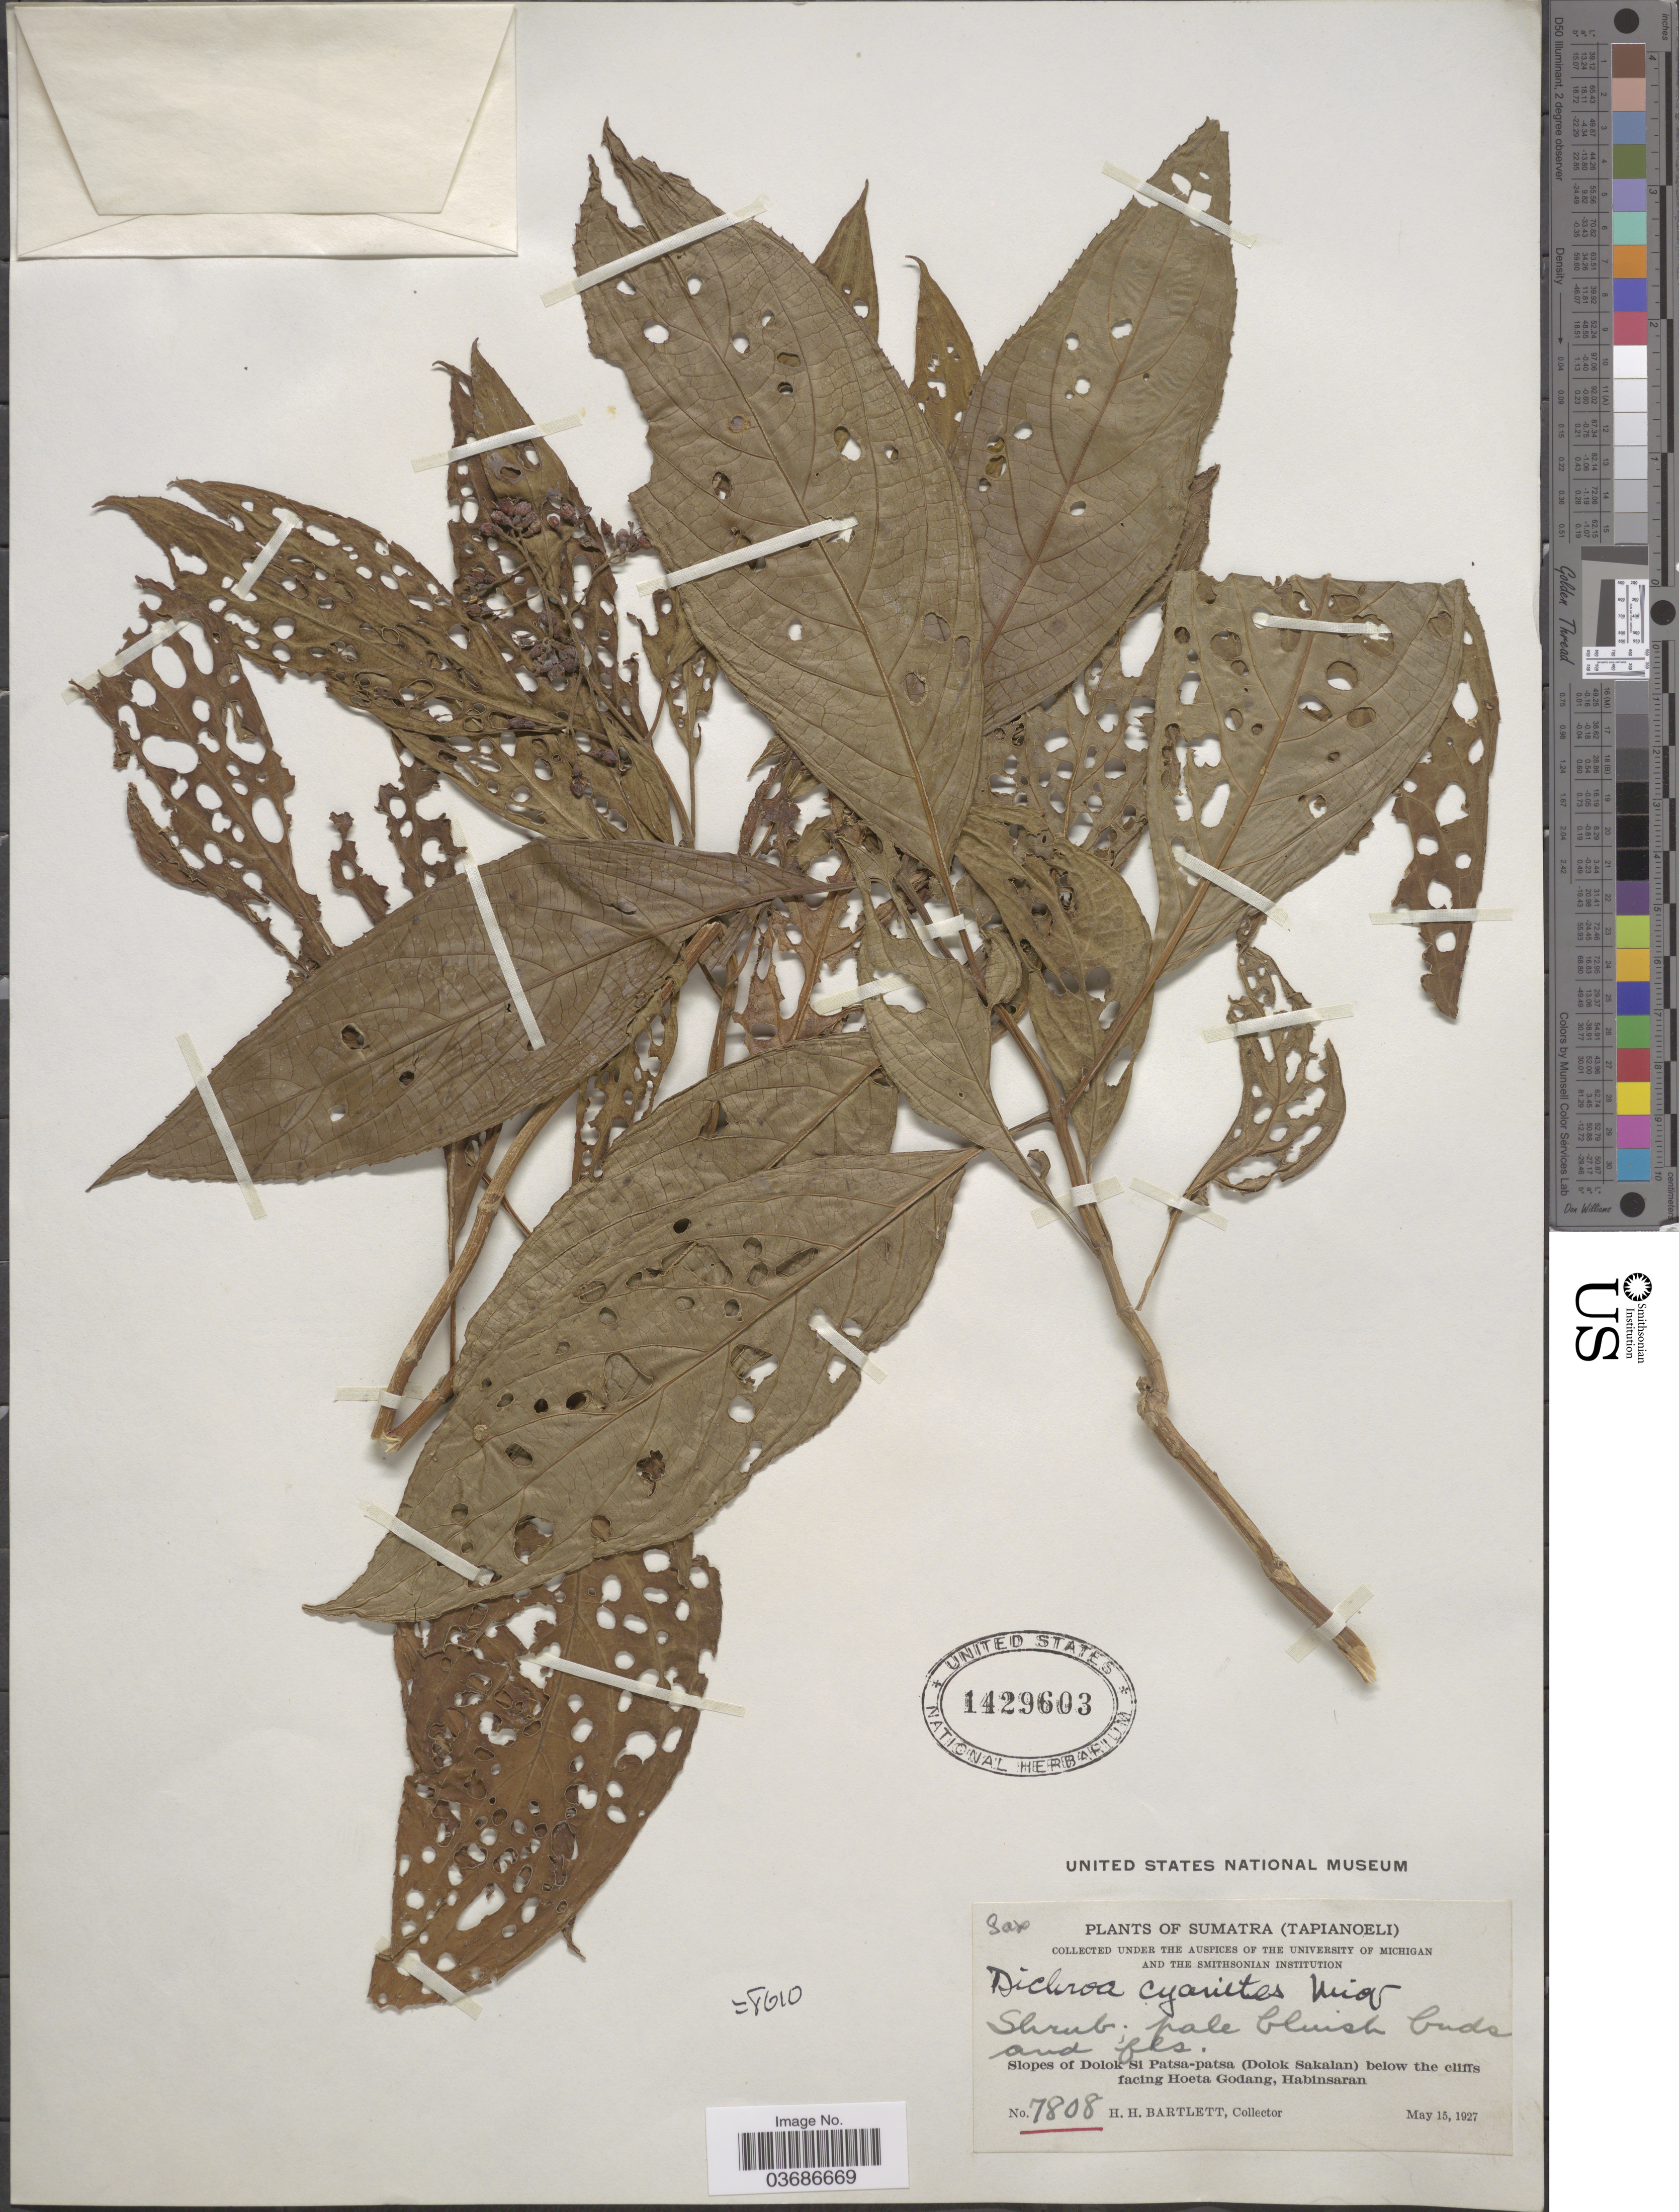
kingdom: Plantae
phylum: Tracheophyta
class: Magnoliopsida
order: Cornales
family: Hydrangeaceae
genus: Hydrangea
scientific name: Hydrangea febrifuga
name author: (Lour.) Y. De Smet & C. Granados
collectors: H. H. Bartlett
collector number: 7808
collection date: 1927-05-15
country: Indonesia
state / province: Sumatra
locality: Sumatra (Tapianoeli). Slopes of Dolok Si Patsa-patsa (Dolok Sakalan) below the cliffs facing Hoeta Godang, Habinsaran.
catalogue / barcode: US 1429603